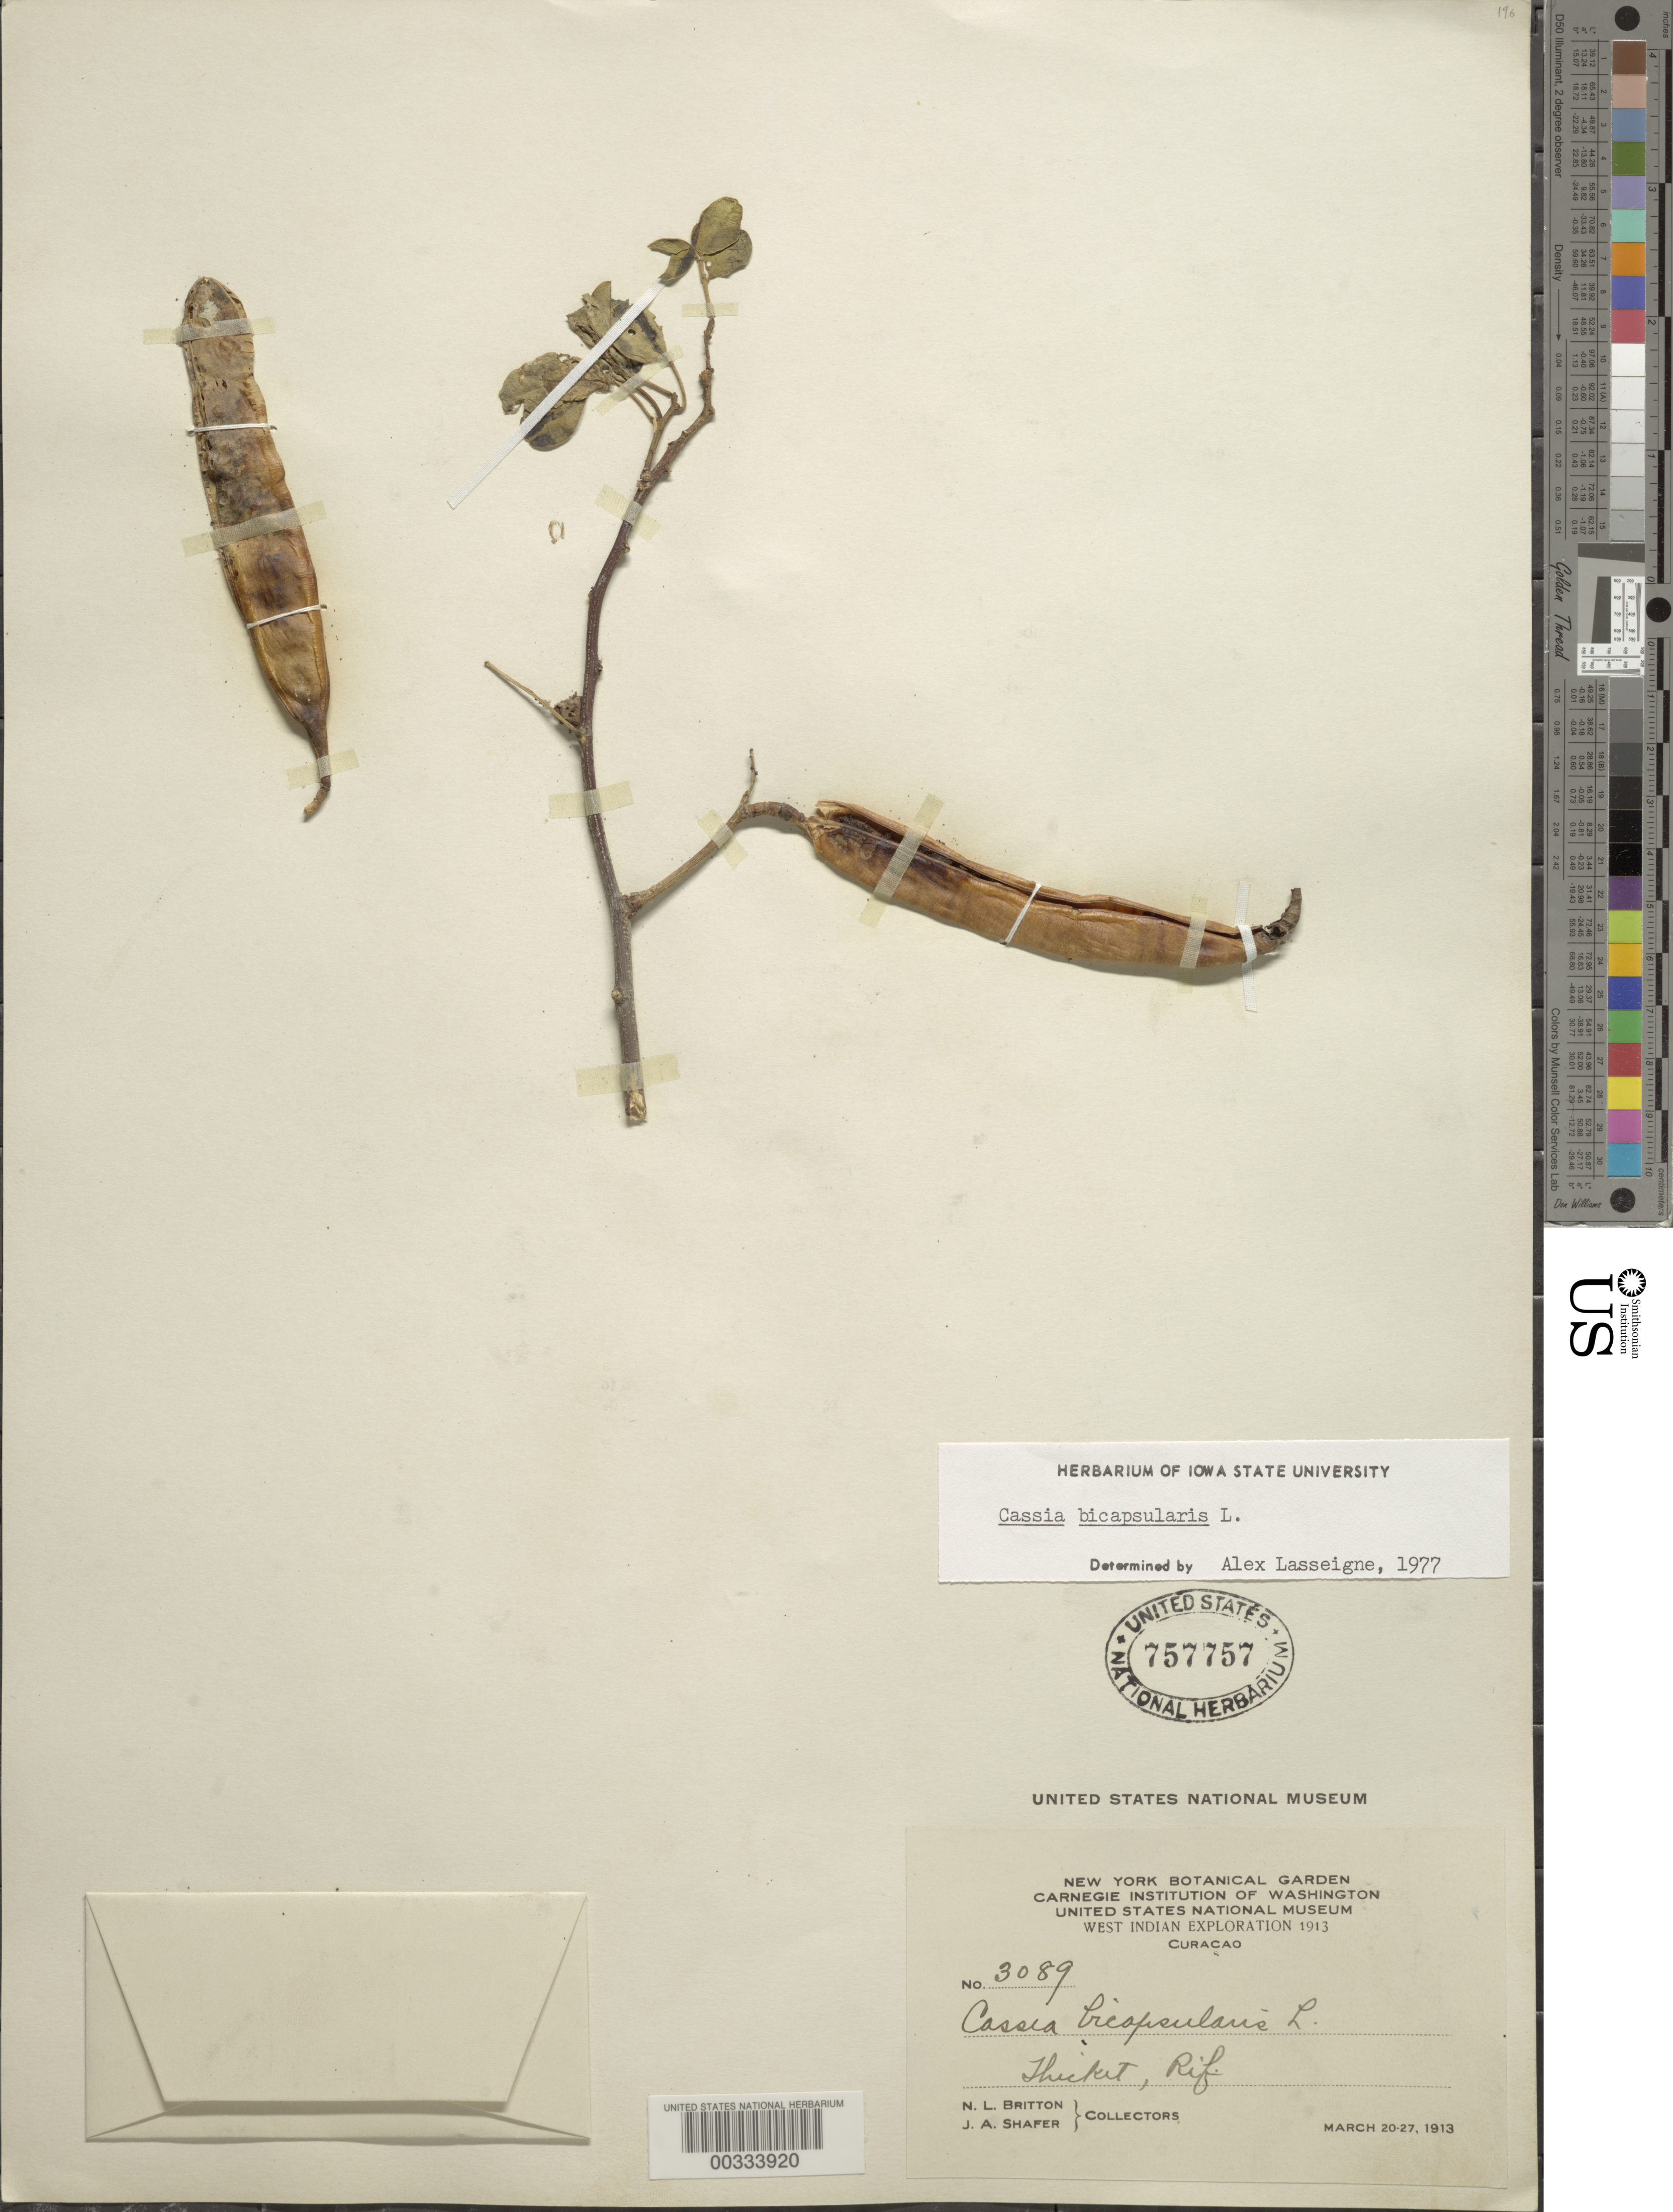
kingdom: Plantae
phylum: Tracheophyta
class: Magnoliopsida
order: Fabales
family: Fabaceae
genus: Senna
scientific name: Senna bicapsularis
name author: (L.) Roxb.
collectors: N. Britton & J. A. Shafer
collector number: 3089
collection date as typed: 20 Mar 1913 to 27 Mar 1913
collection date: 1913-03-20/1913-03-27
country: Curaçao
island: Curaçao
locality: Rif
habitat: Thicket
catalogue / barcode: US 757757